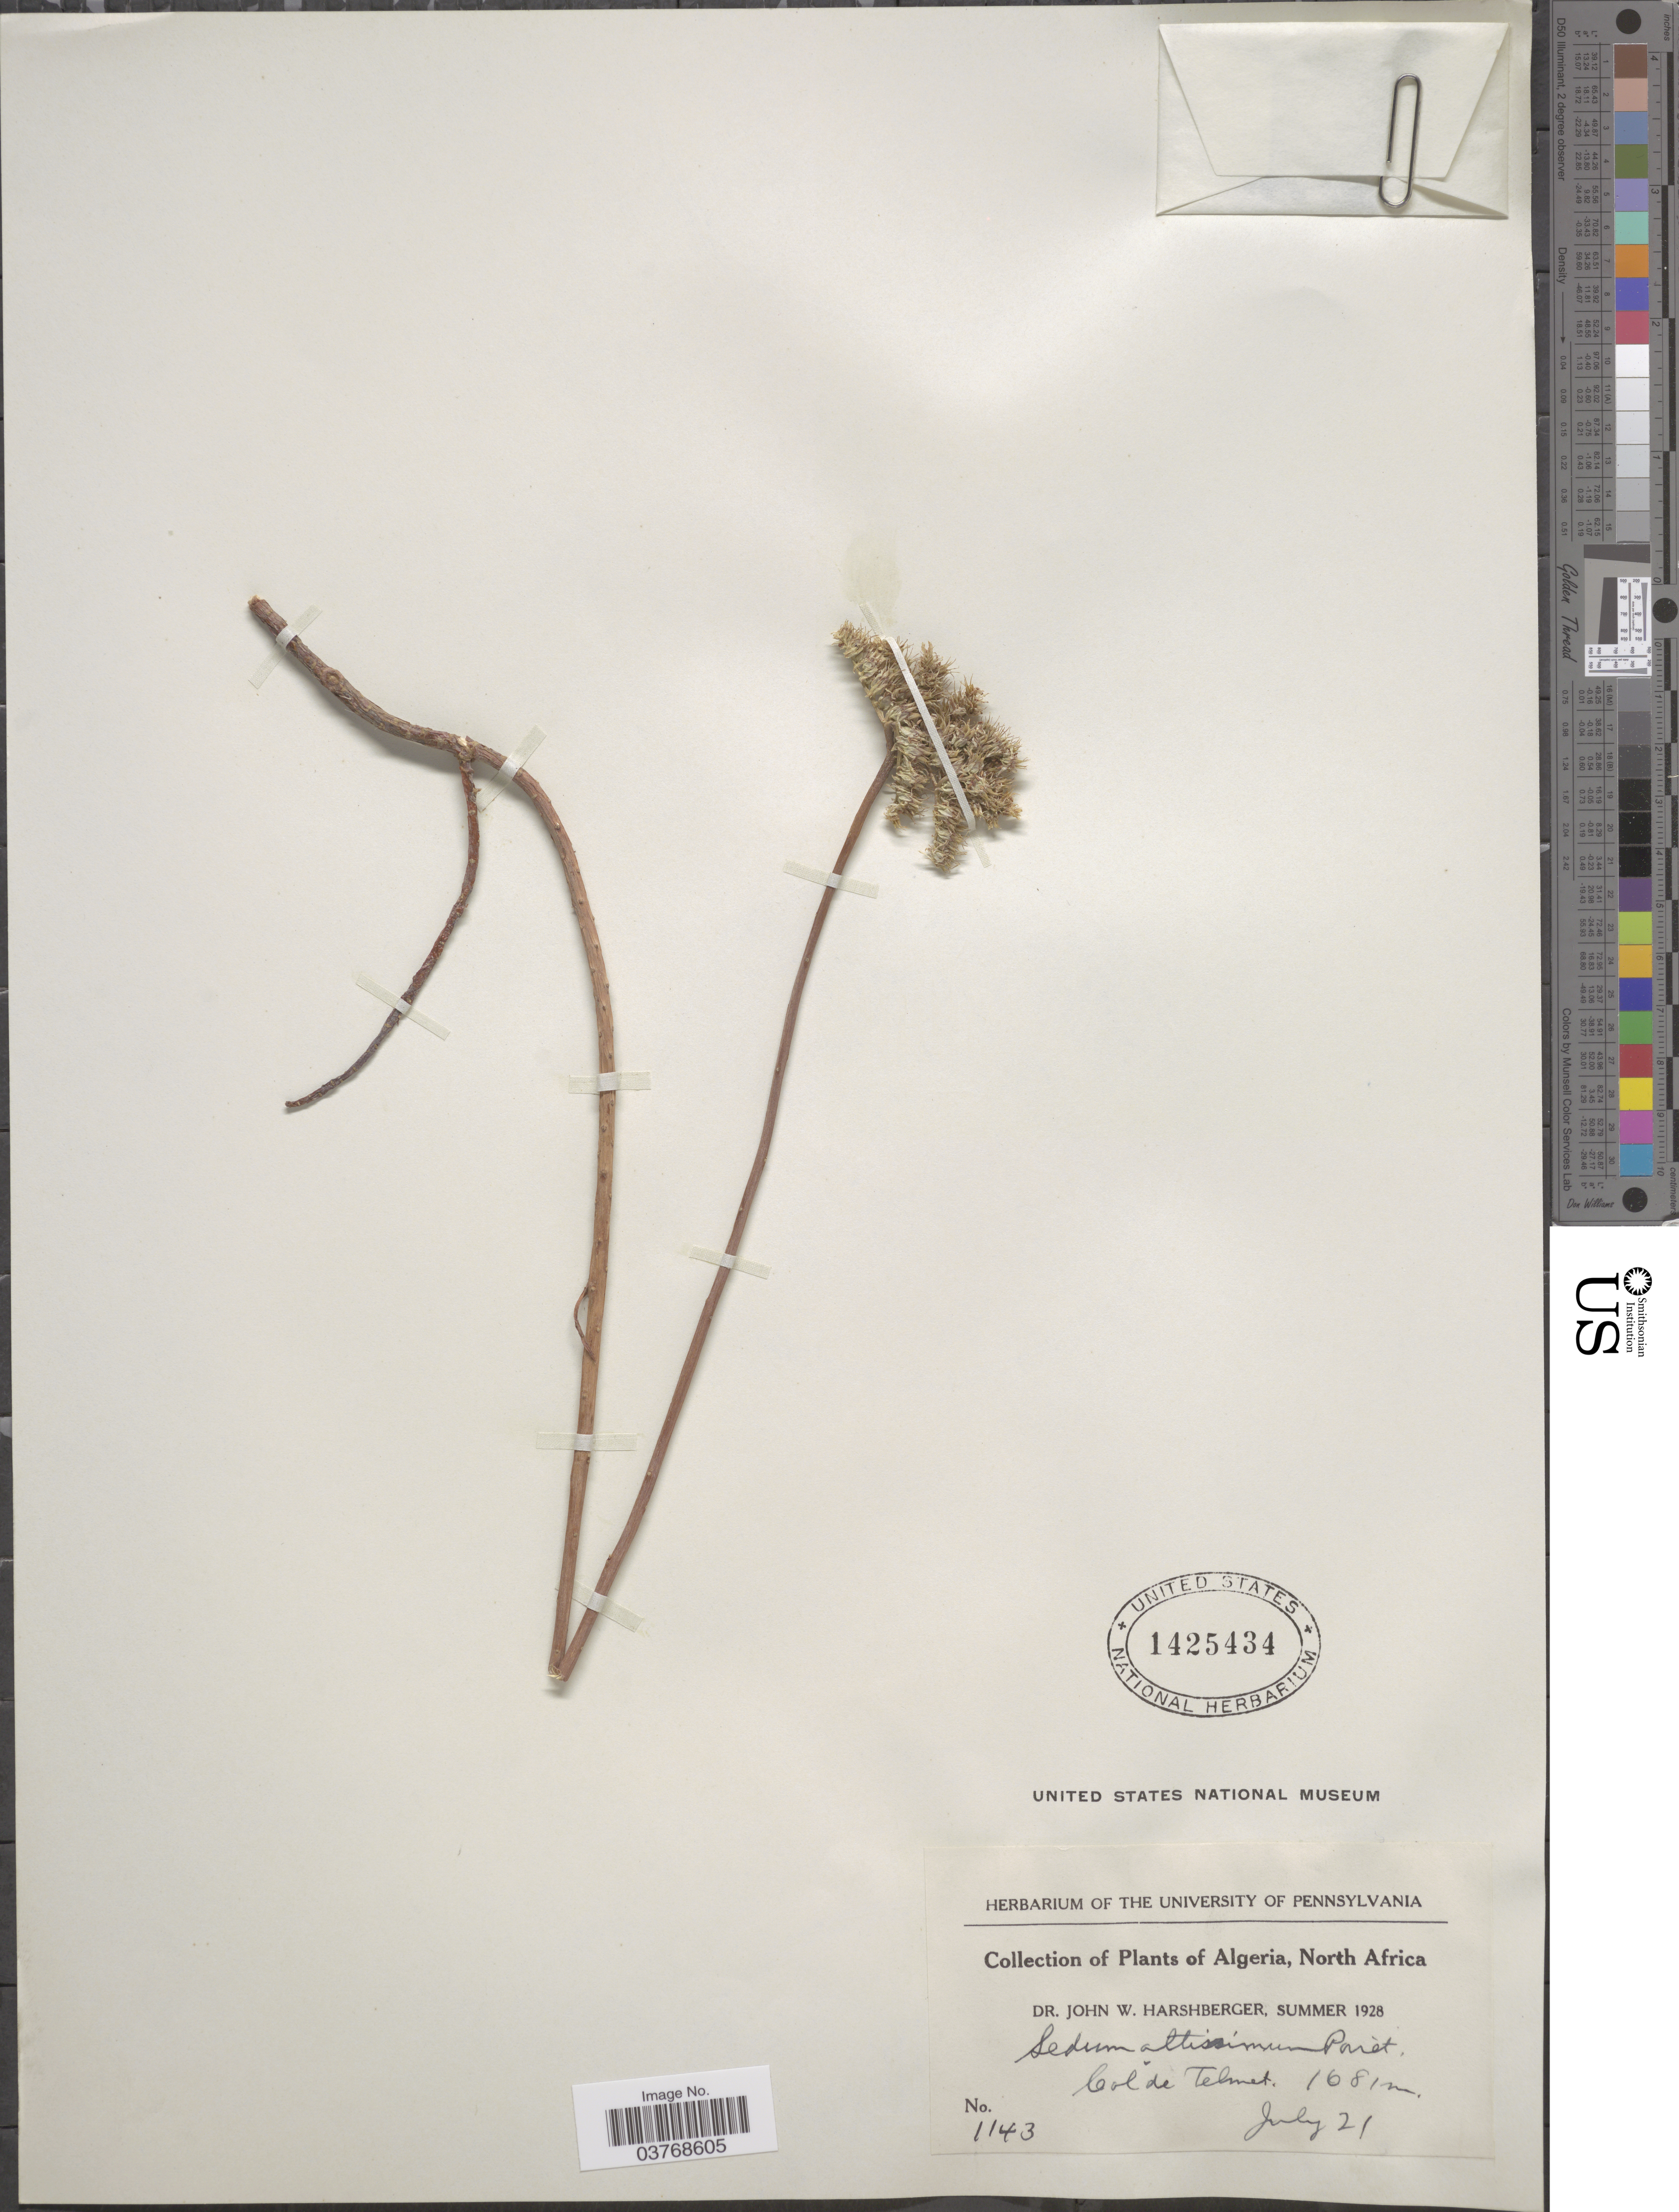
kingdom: Plantae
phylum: Tracheophyta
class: Magnoliopsida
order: Saxifragales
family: Crassulaceae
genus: Petrosedum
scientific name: Petrosedum sediforme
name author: (Jacq.) Grulich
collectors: J. W. Harshberger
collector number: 1143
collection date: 1928-07-21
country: Algeria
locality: Col de Telmet.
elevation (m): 1681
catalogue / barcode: US 1425434